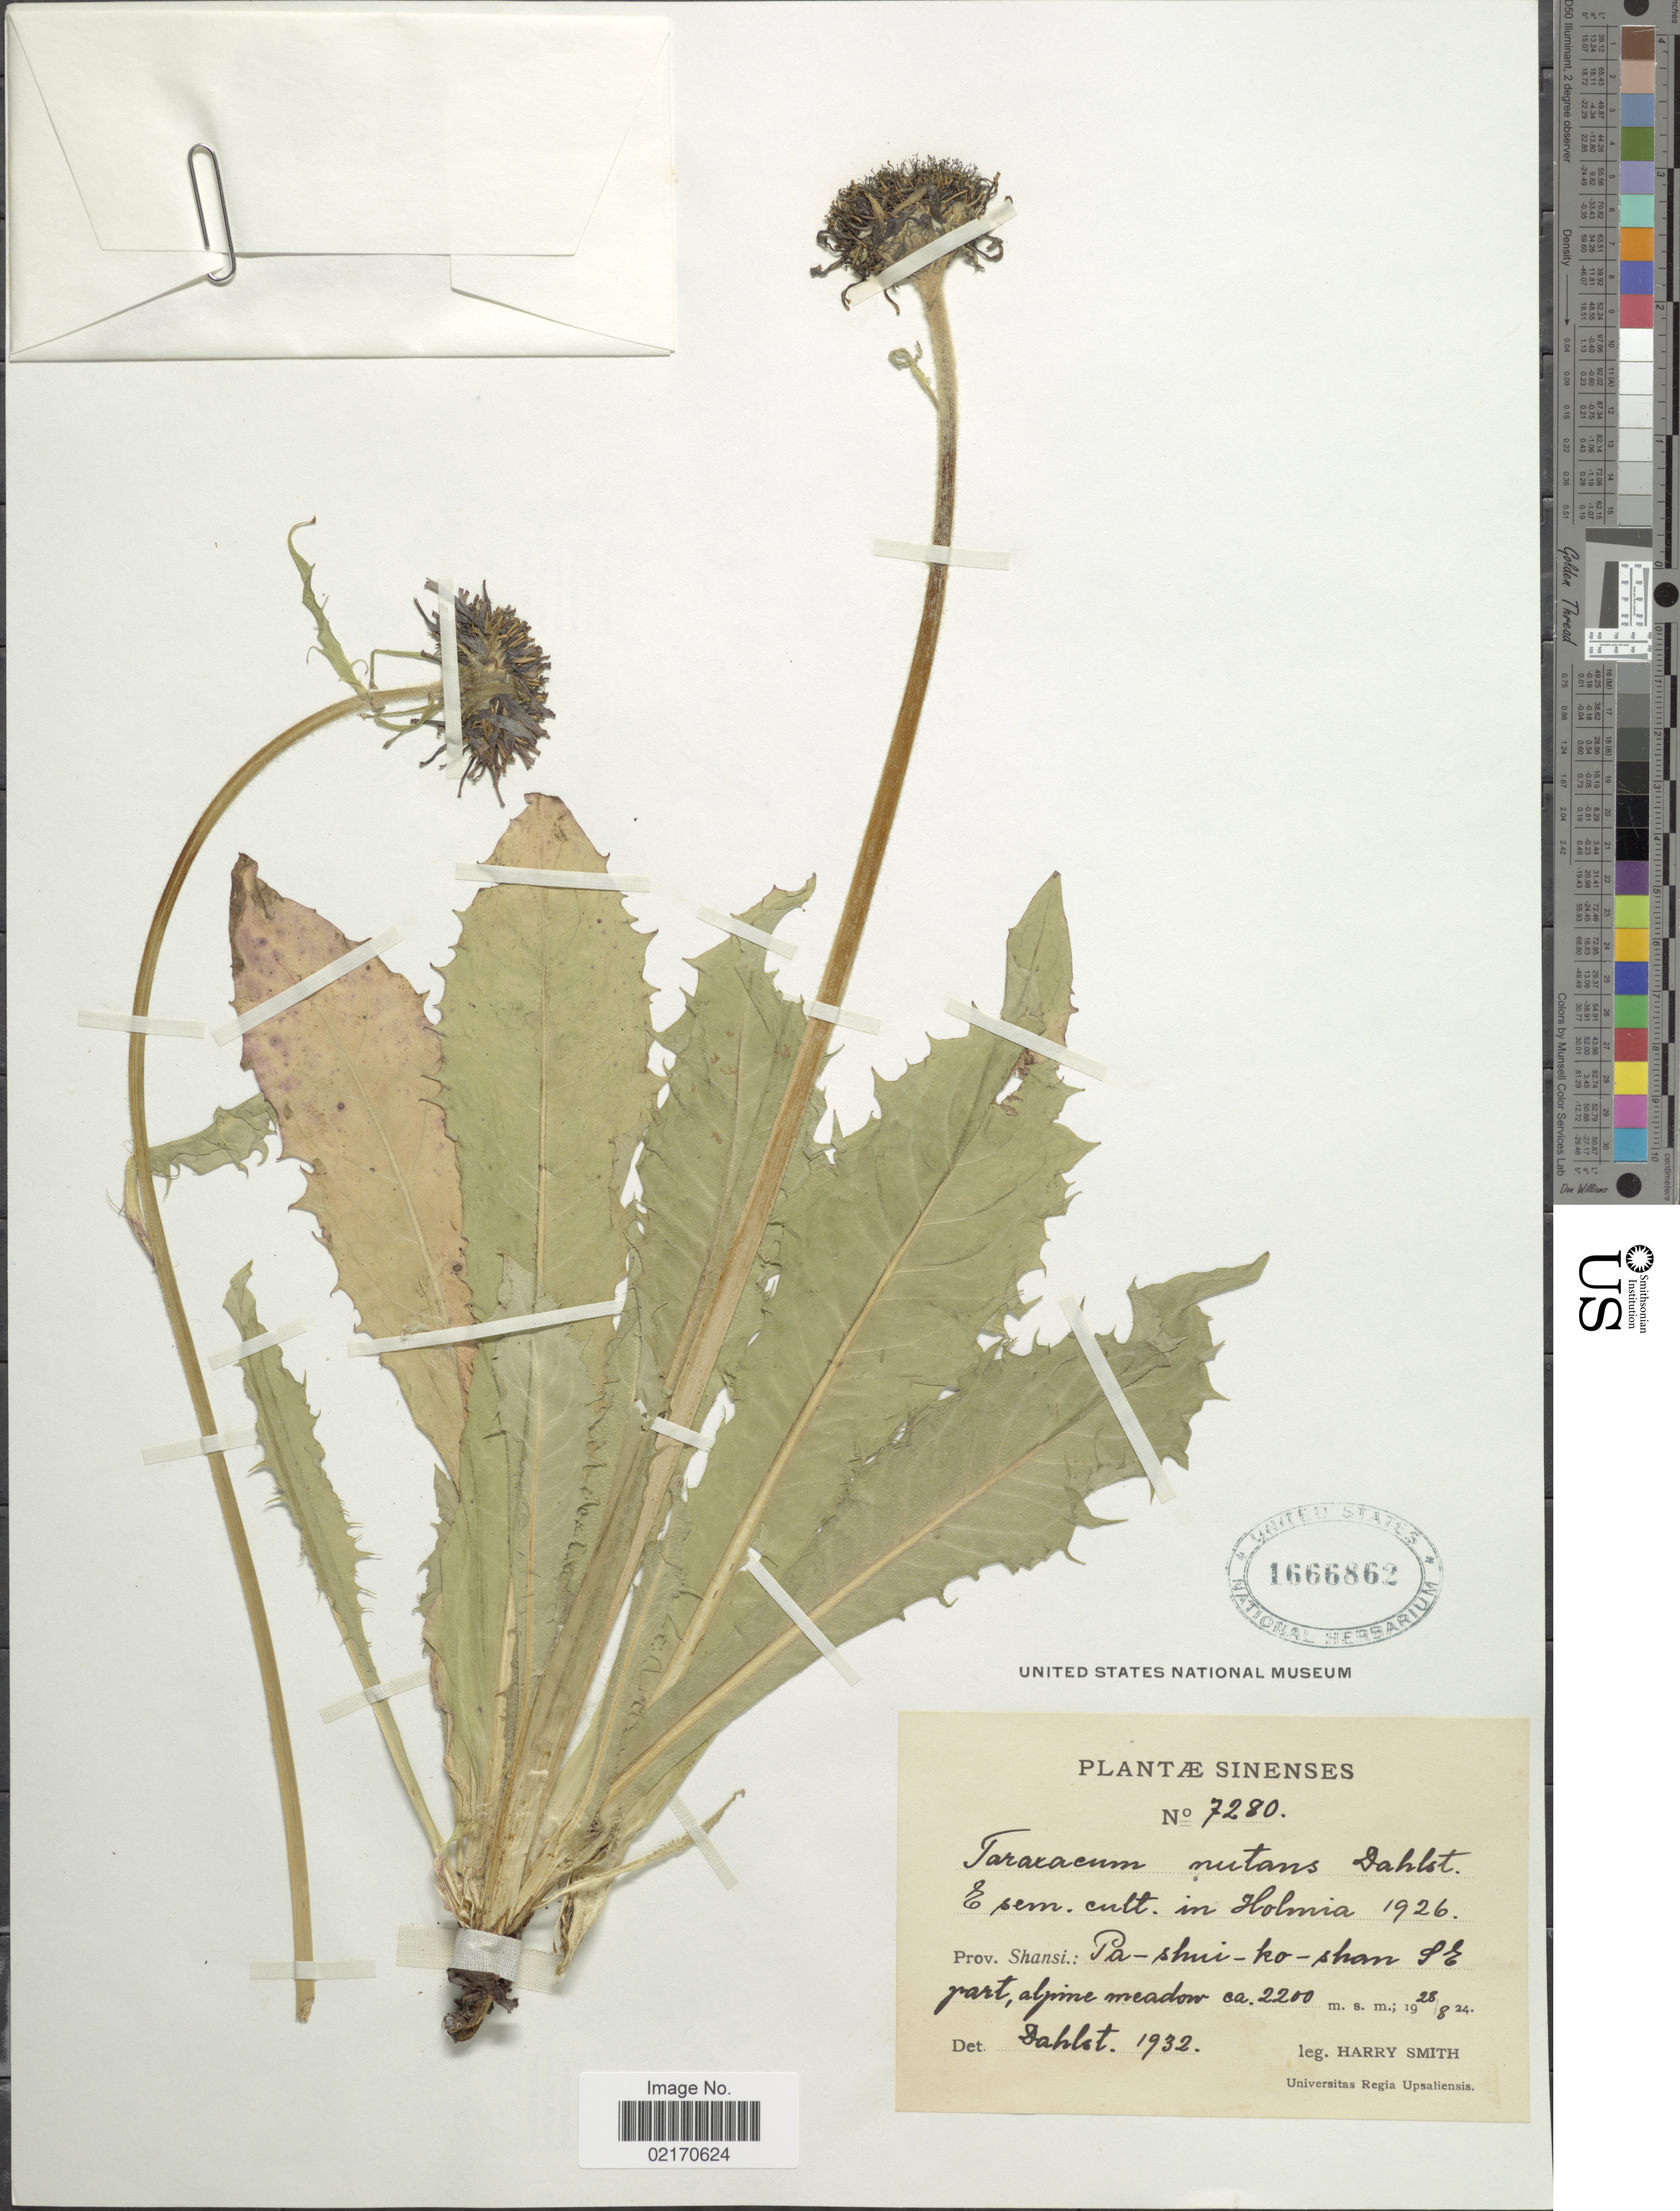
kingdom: Plantae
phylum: Tracheophyta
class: Magnoliopsida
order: Asterales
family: Asteraceae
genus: Taraxacum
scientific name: Taraxacum nutans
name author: Dahlst.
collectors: H. Smith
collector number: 7280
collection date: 1924-08-25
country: China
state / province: Shanxi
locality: Sinenses, Prov. Shansi.: Pa-shni-ko-shan SE part, alpine meadow.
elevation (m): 2200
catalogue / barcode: US 1666862